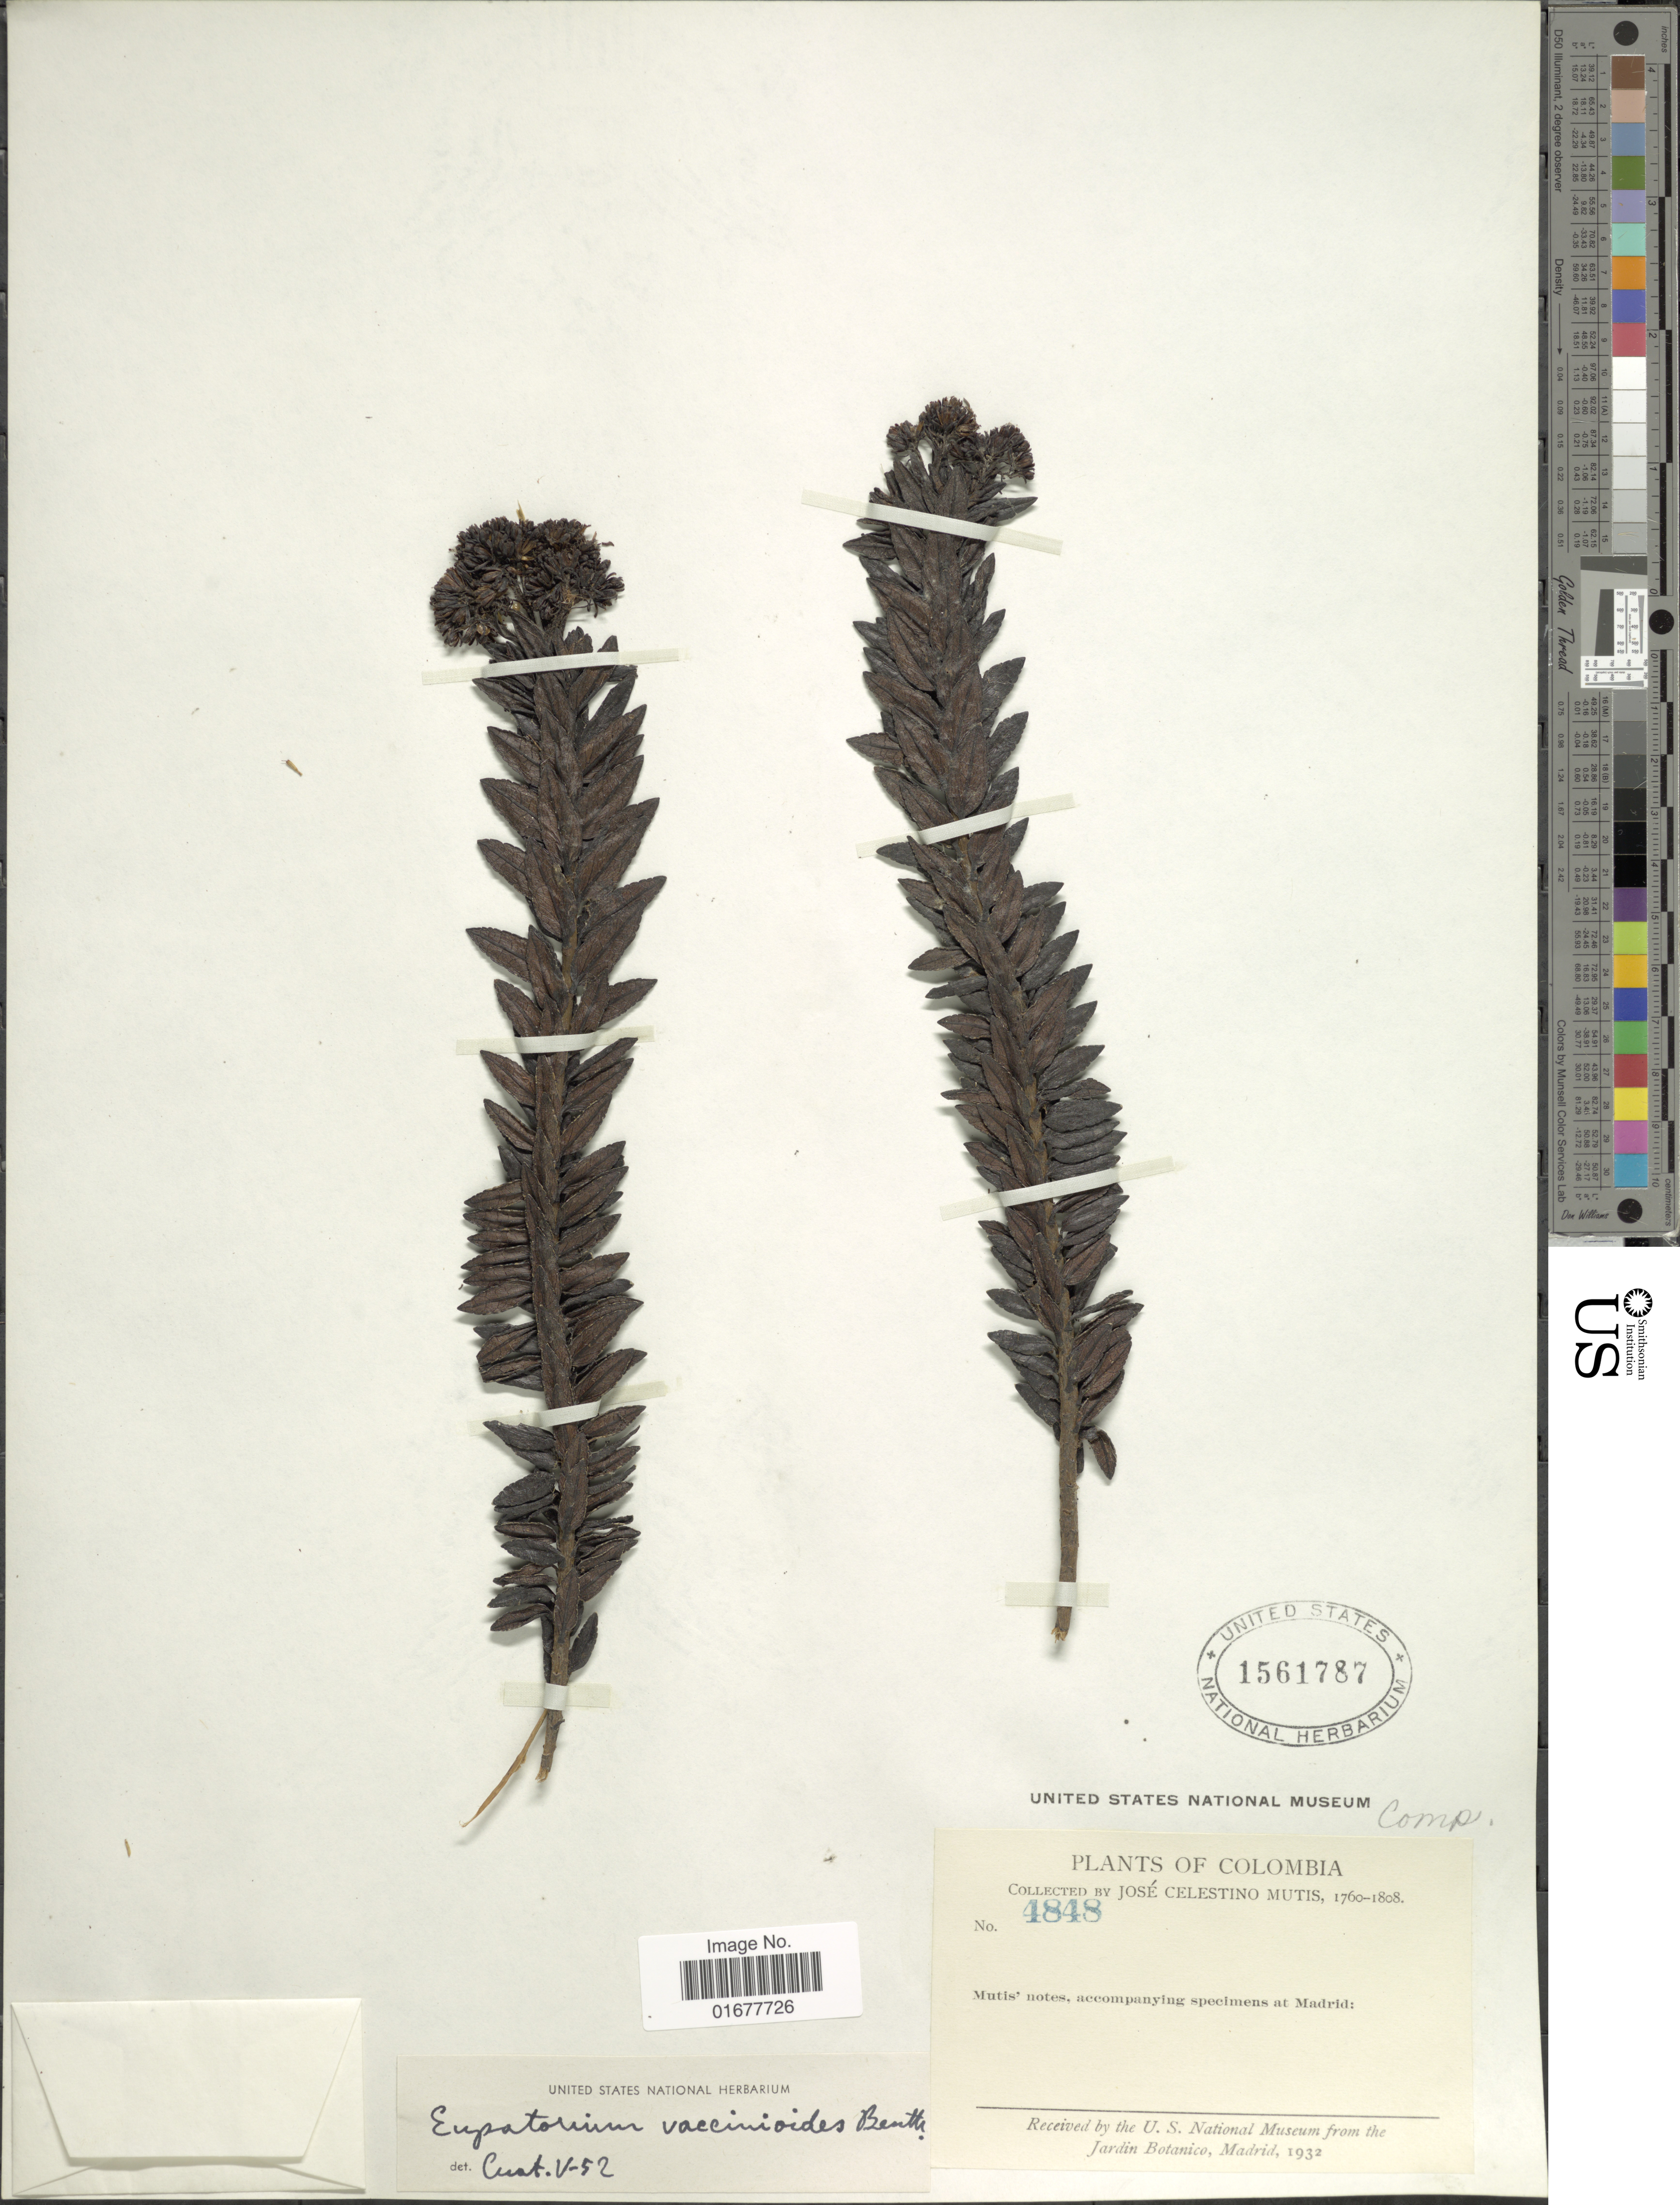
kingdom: Plantae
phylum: Tracheophyta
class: Magnoliopsida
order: Asterales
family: Asteraceae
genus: Ageratina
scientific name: Ageratina vacciniaefolia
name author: (Benth.) R.M. King & H. Rob.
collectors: J. C. B. Mutis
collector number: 4848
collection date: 1760/1808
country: Colombia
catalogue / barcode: US 1561787